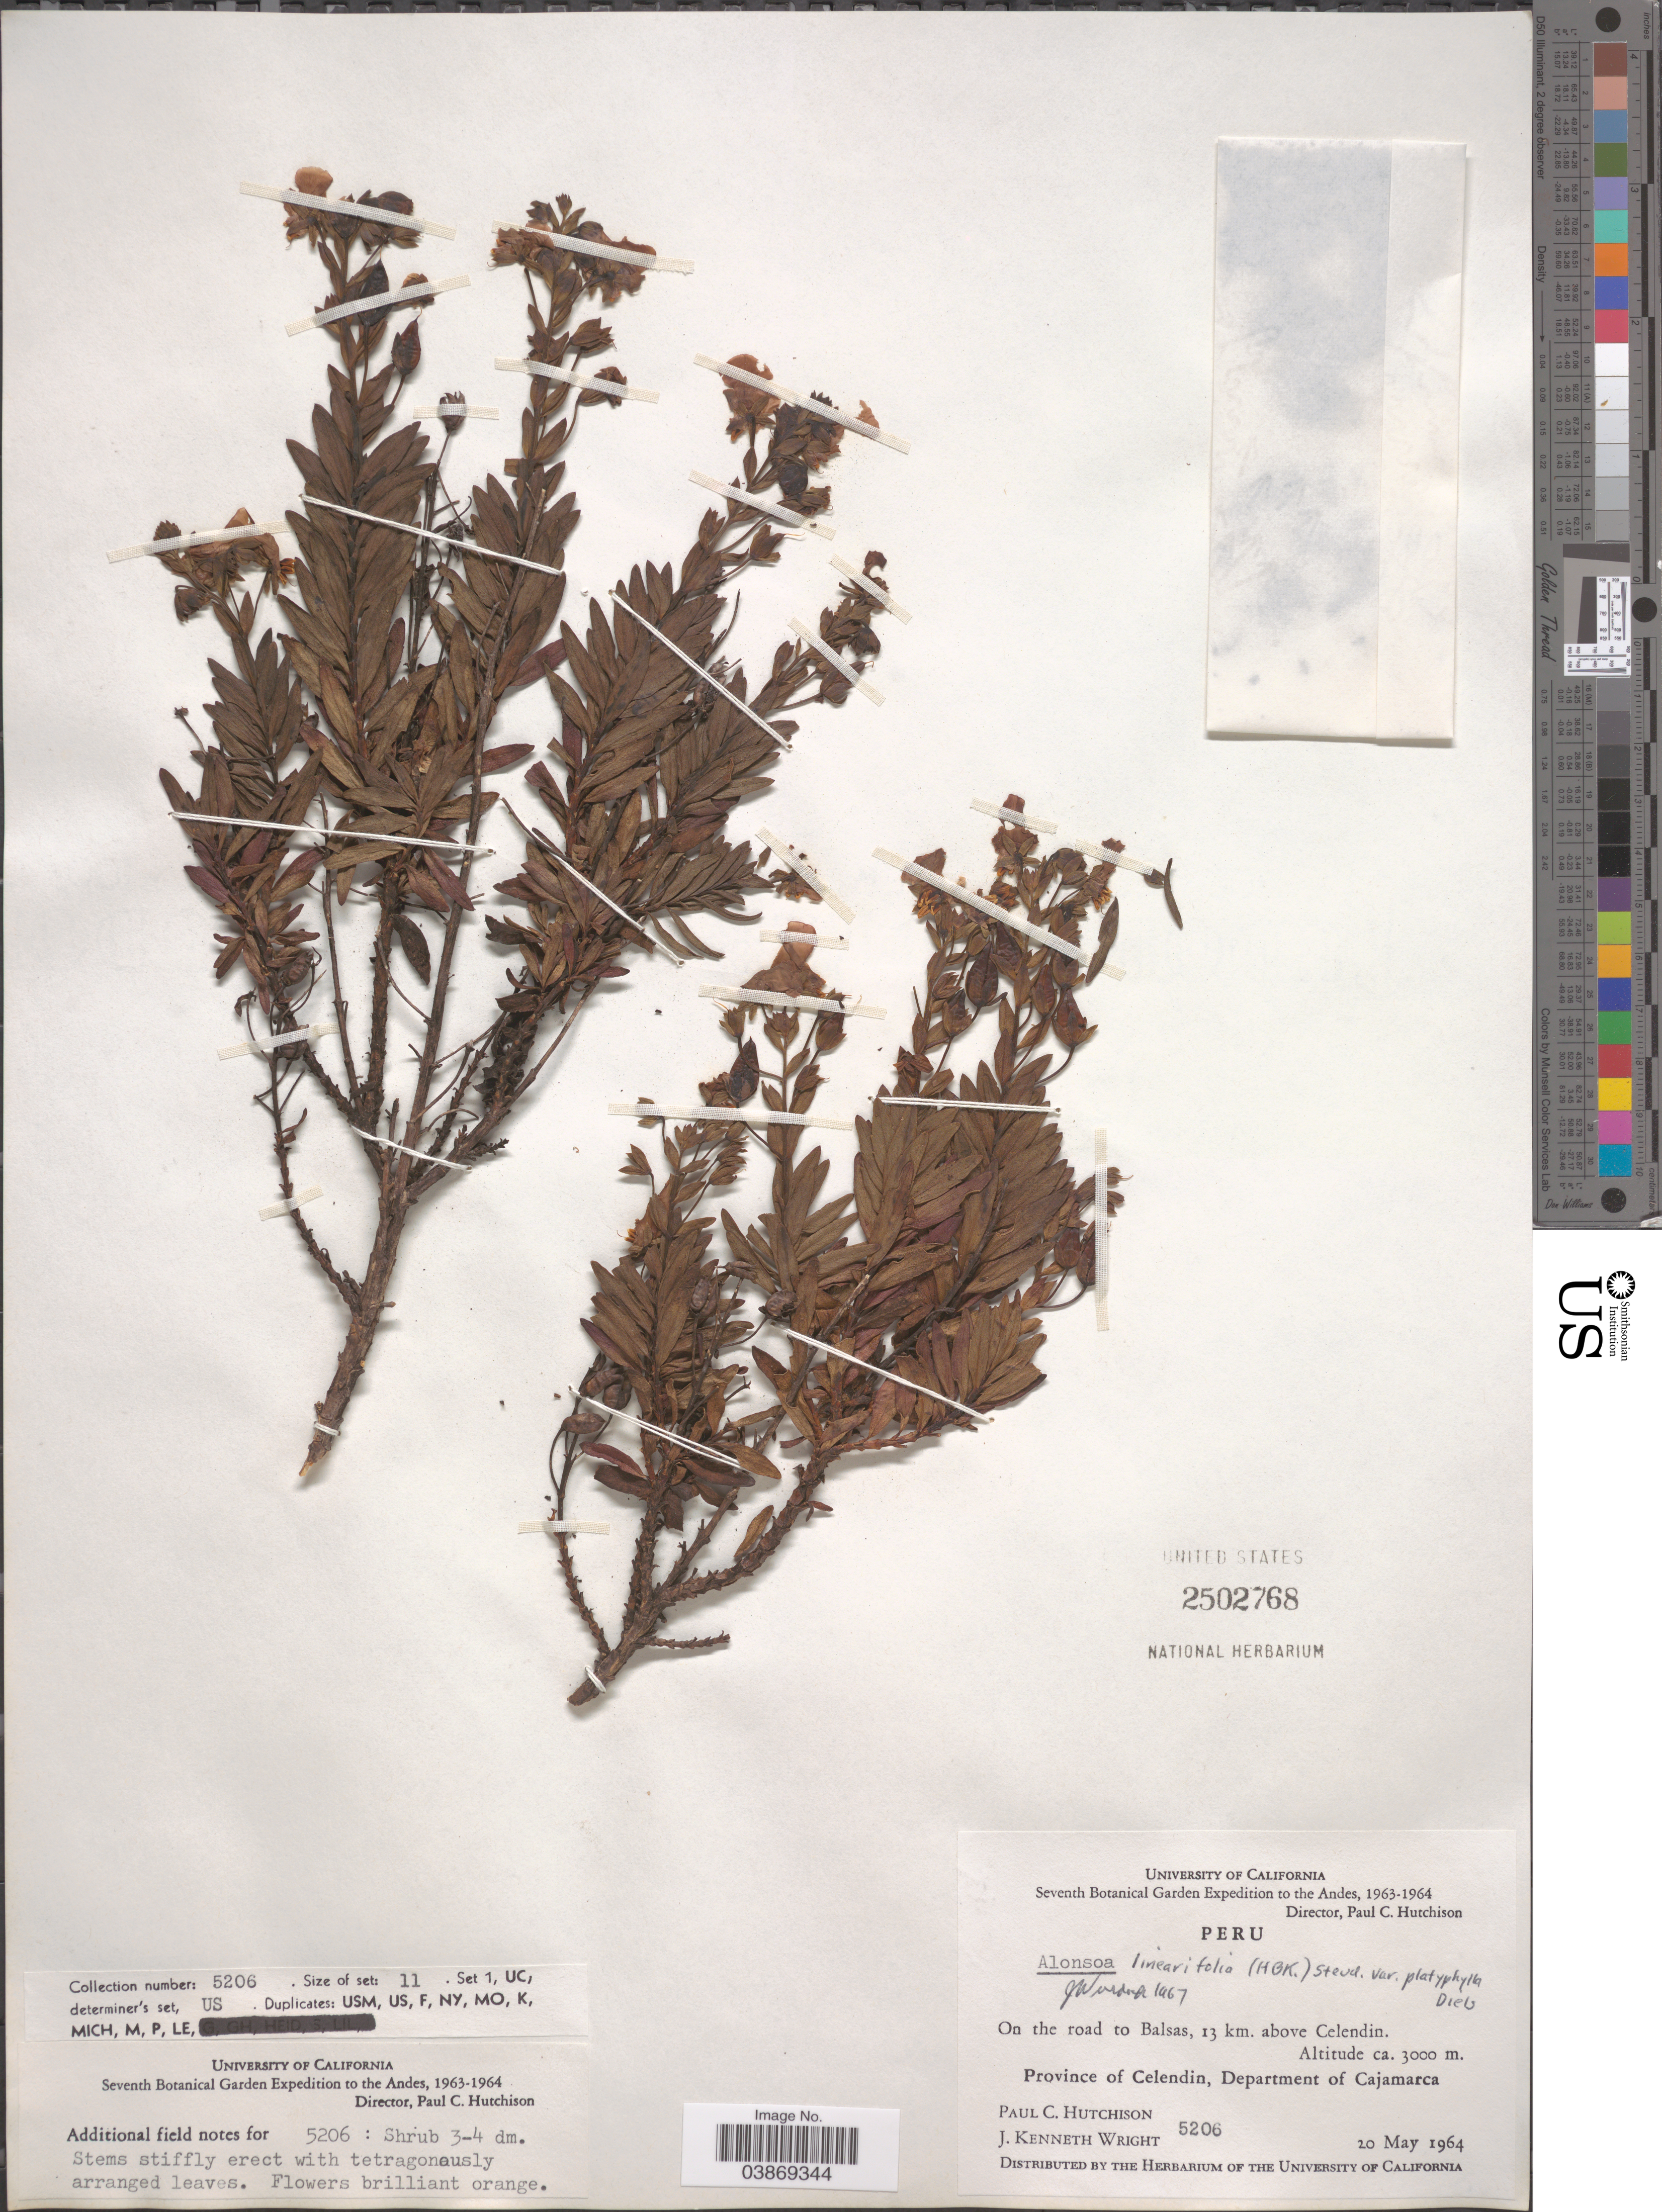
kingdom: Plantae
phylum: Tracheophyta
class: Magnoliopsida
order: Lamiales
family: Scrophulariaceae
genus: Alonsoa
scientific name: Alonsoa linearifolia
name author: Steud.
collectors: P. C. Hutchison & J. K. Wright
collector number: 5206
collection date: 1964-05-20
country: Peru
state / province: Cajamarca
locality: The Andes. On the road to Balsas, 13 km. above Celendin. Province of Celendin, Department of Cajamarca.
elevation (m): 3000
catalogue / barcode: US 2502768